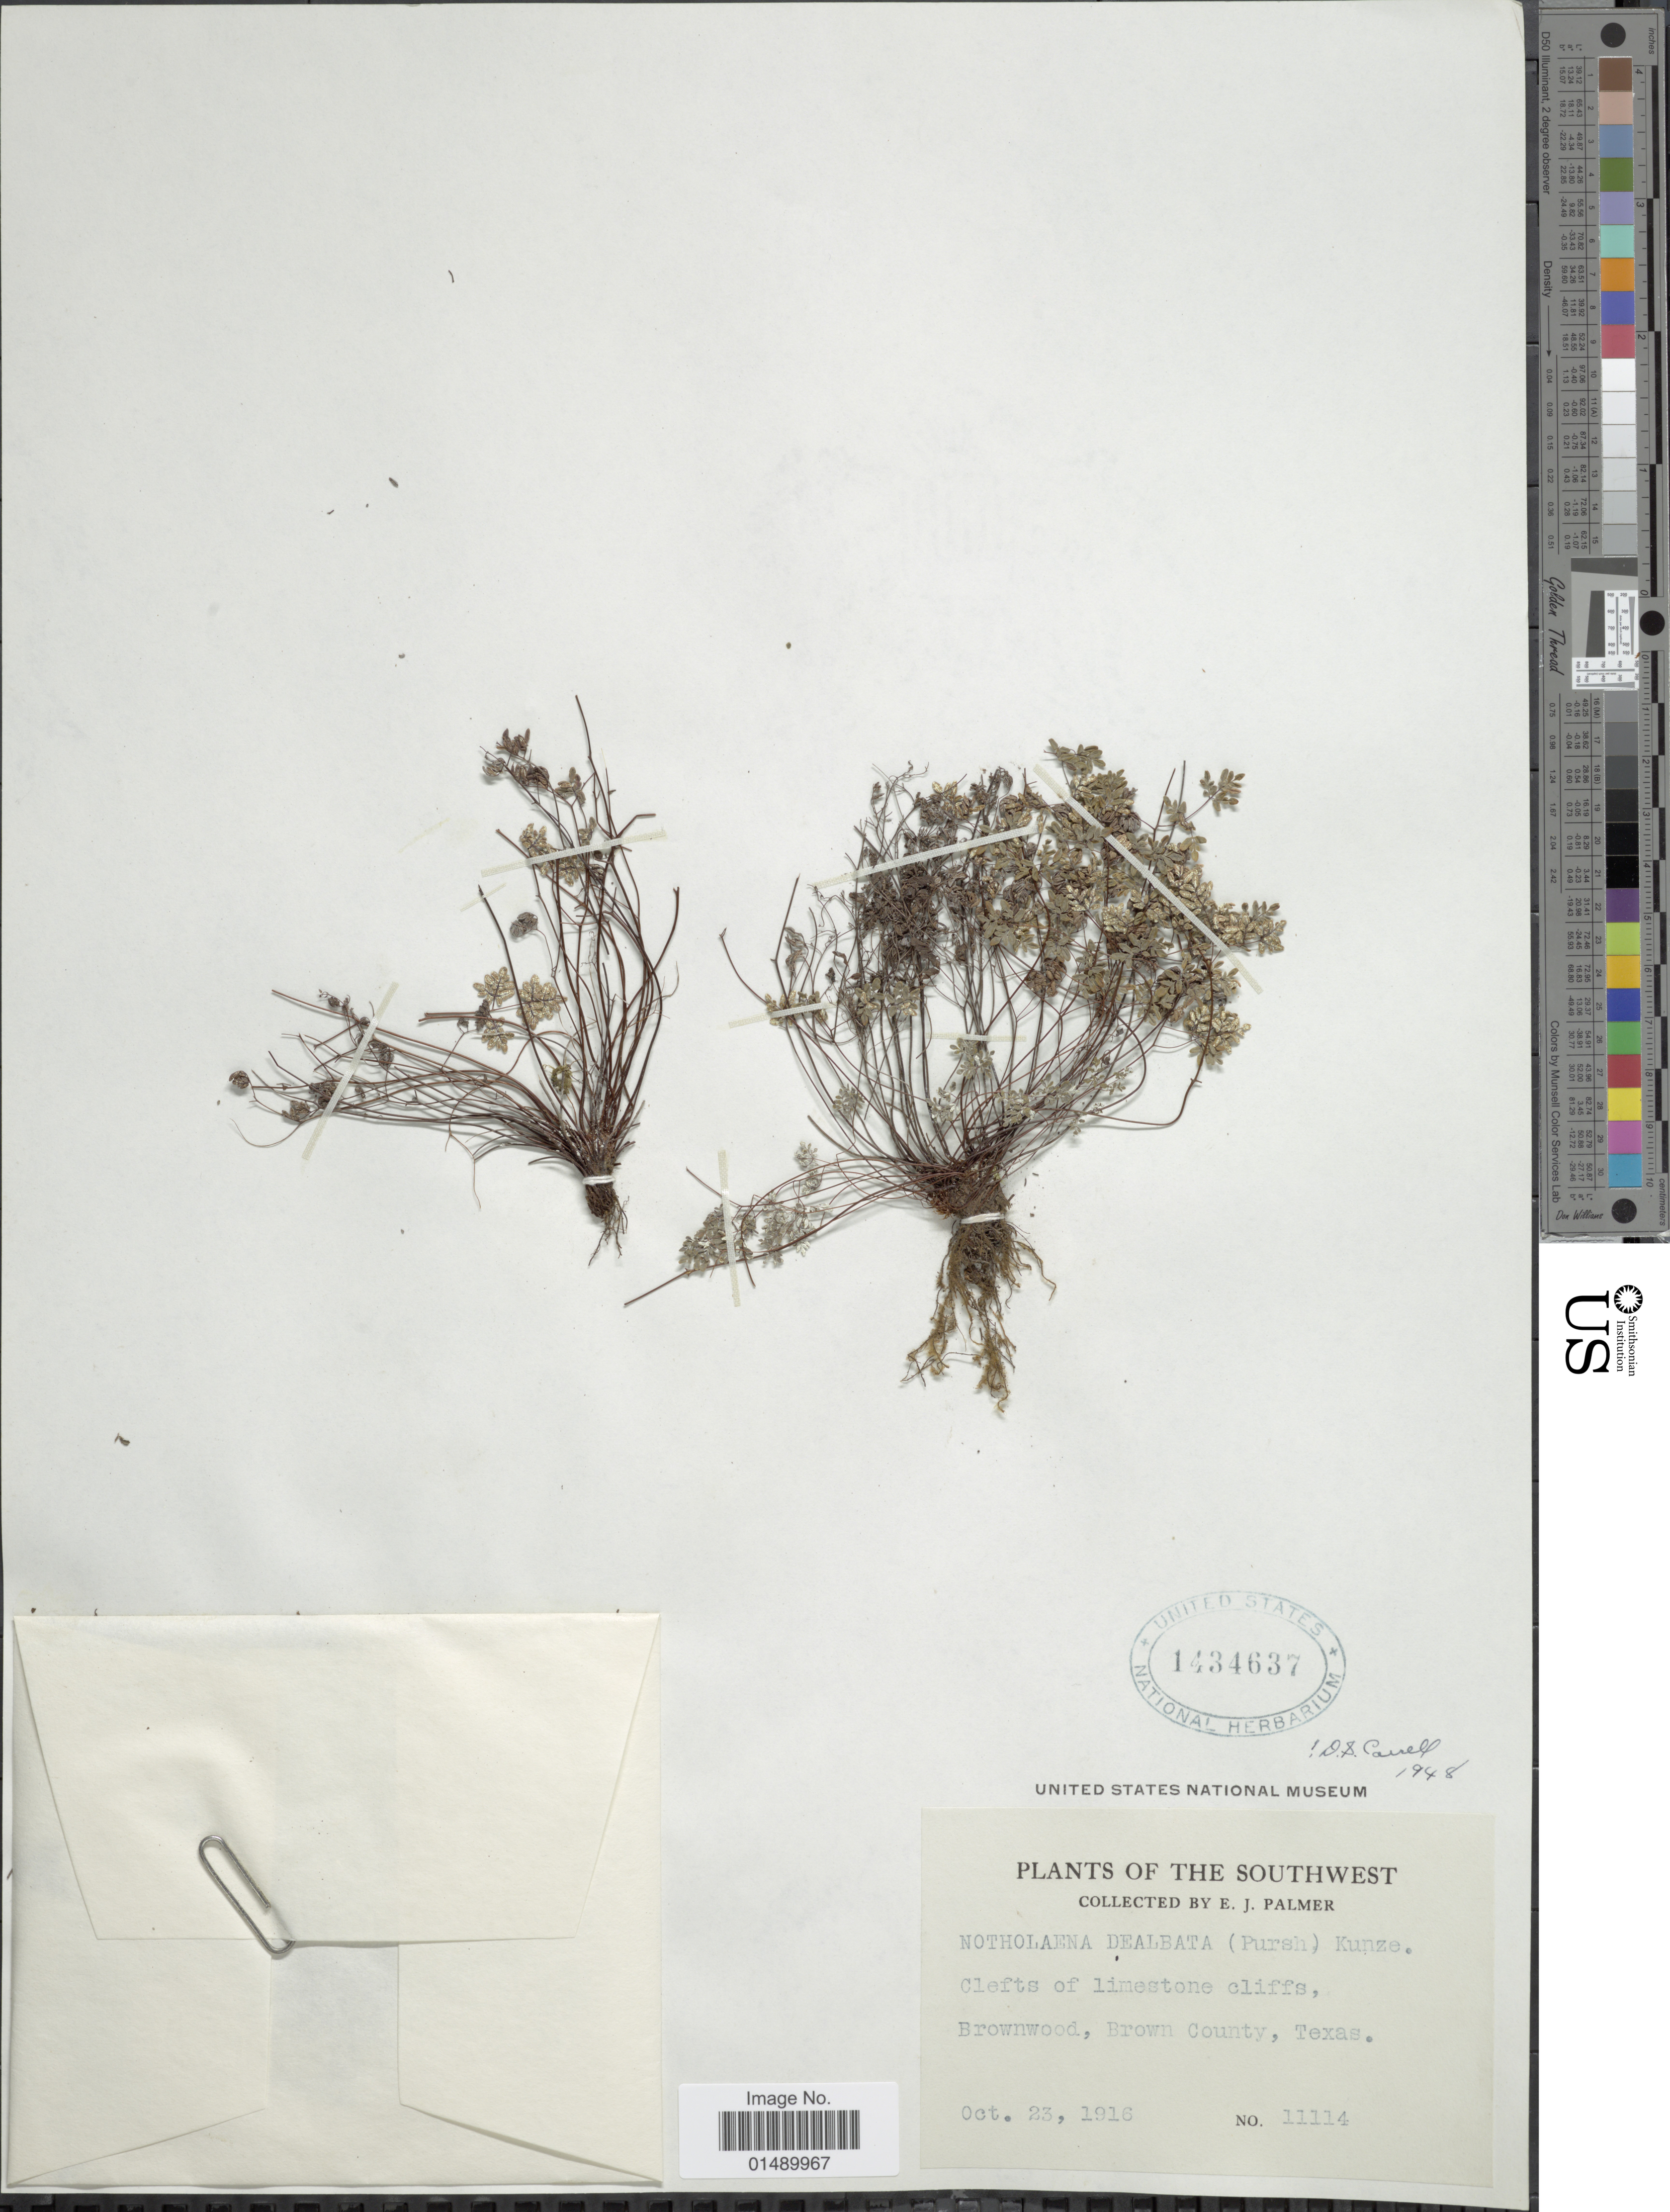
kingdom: Plantae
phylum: Tracheophyta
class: Polypodiopsida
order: Polypodiales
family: Pteridaceae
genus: Argyrochosma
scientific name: Argyrochosma dealbata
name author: (Pursh) Windham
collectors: E. J. Palmer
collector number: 11114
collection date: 1916-10-23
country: United States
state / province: Texas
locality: Texas, Southwest, Brownwood, Brown County.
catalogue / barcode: US 1434637